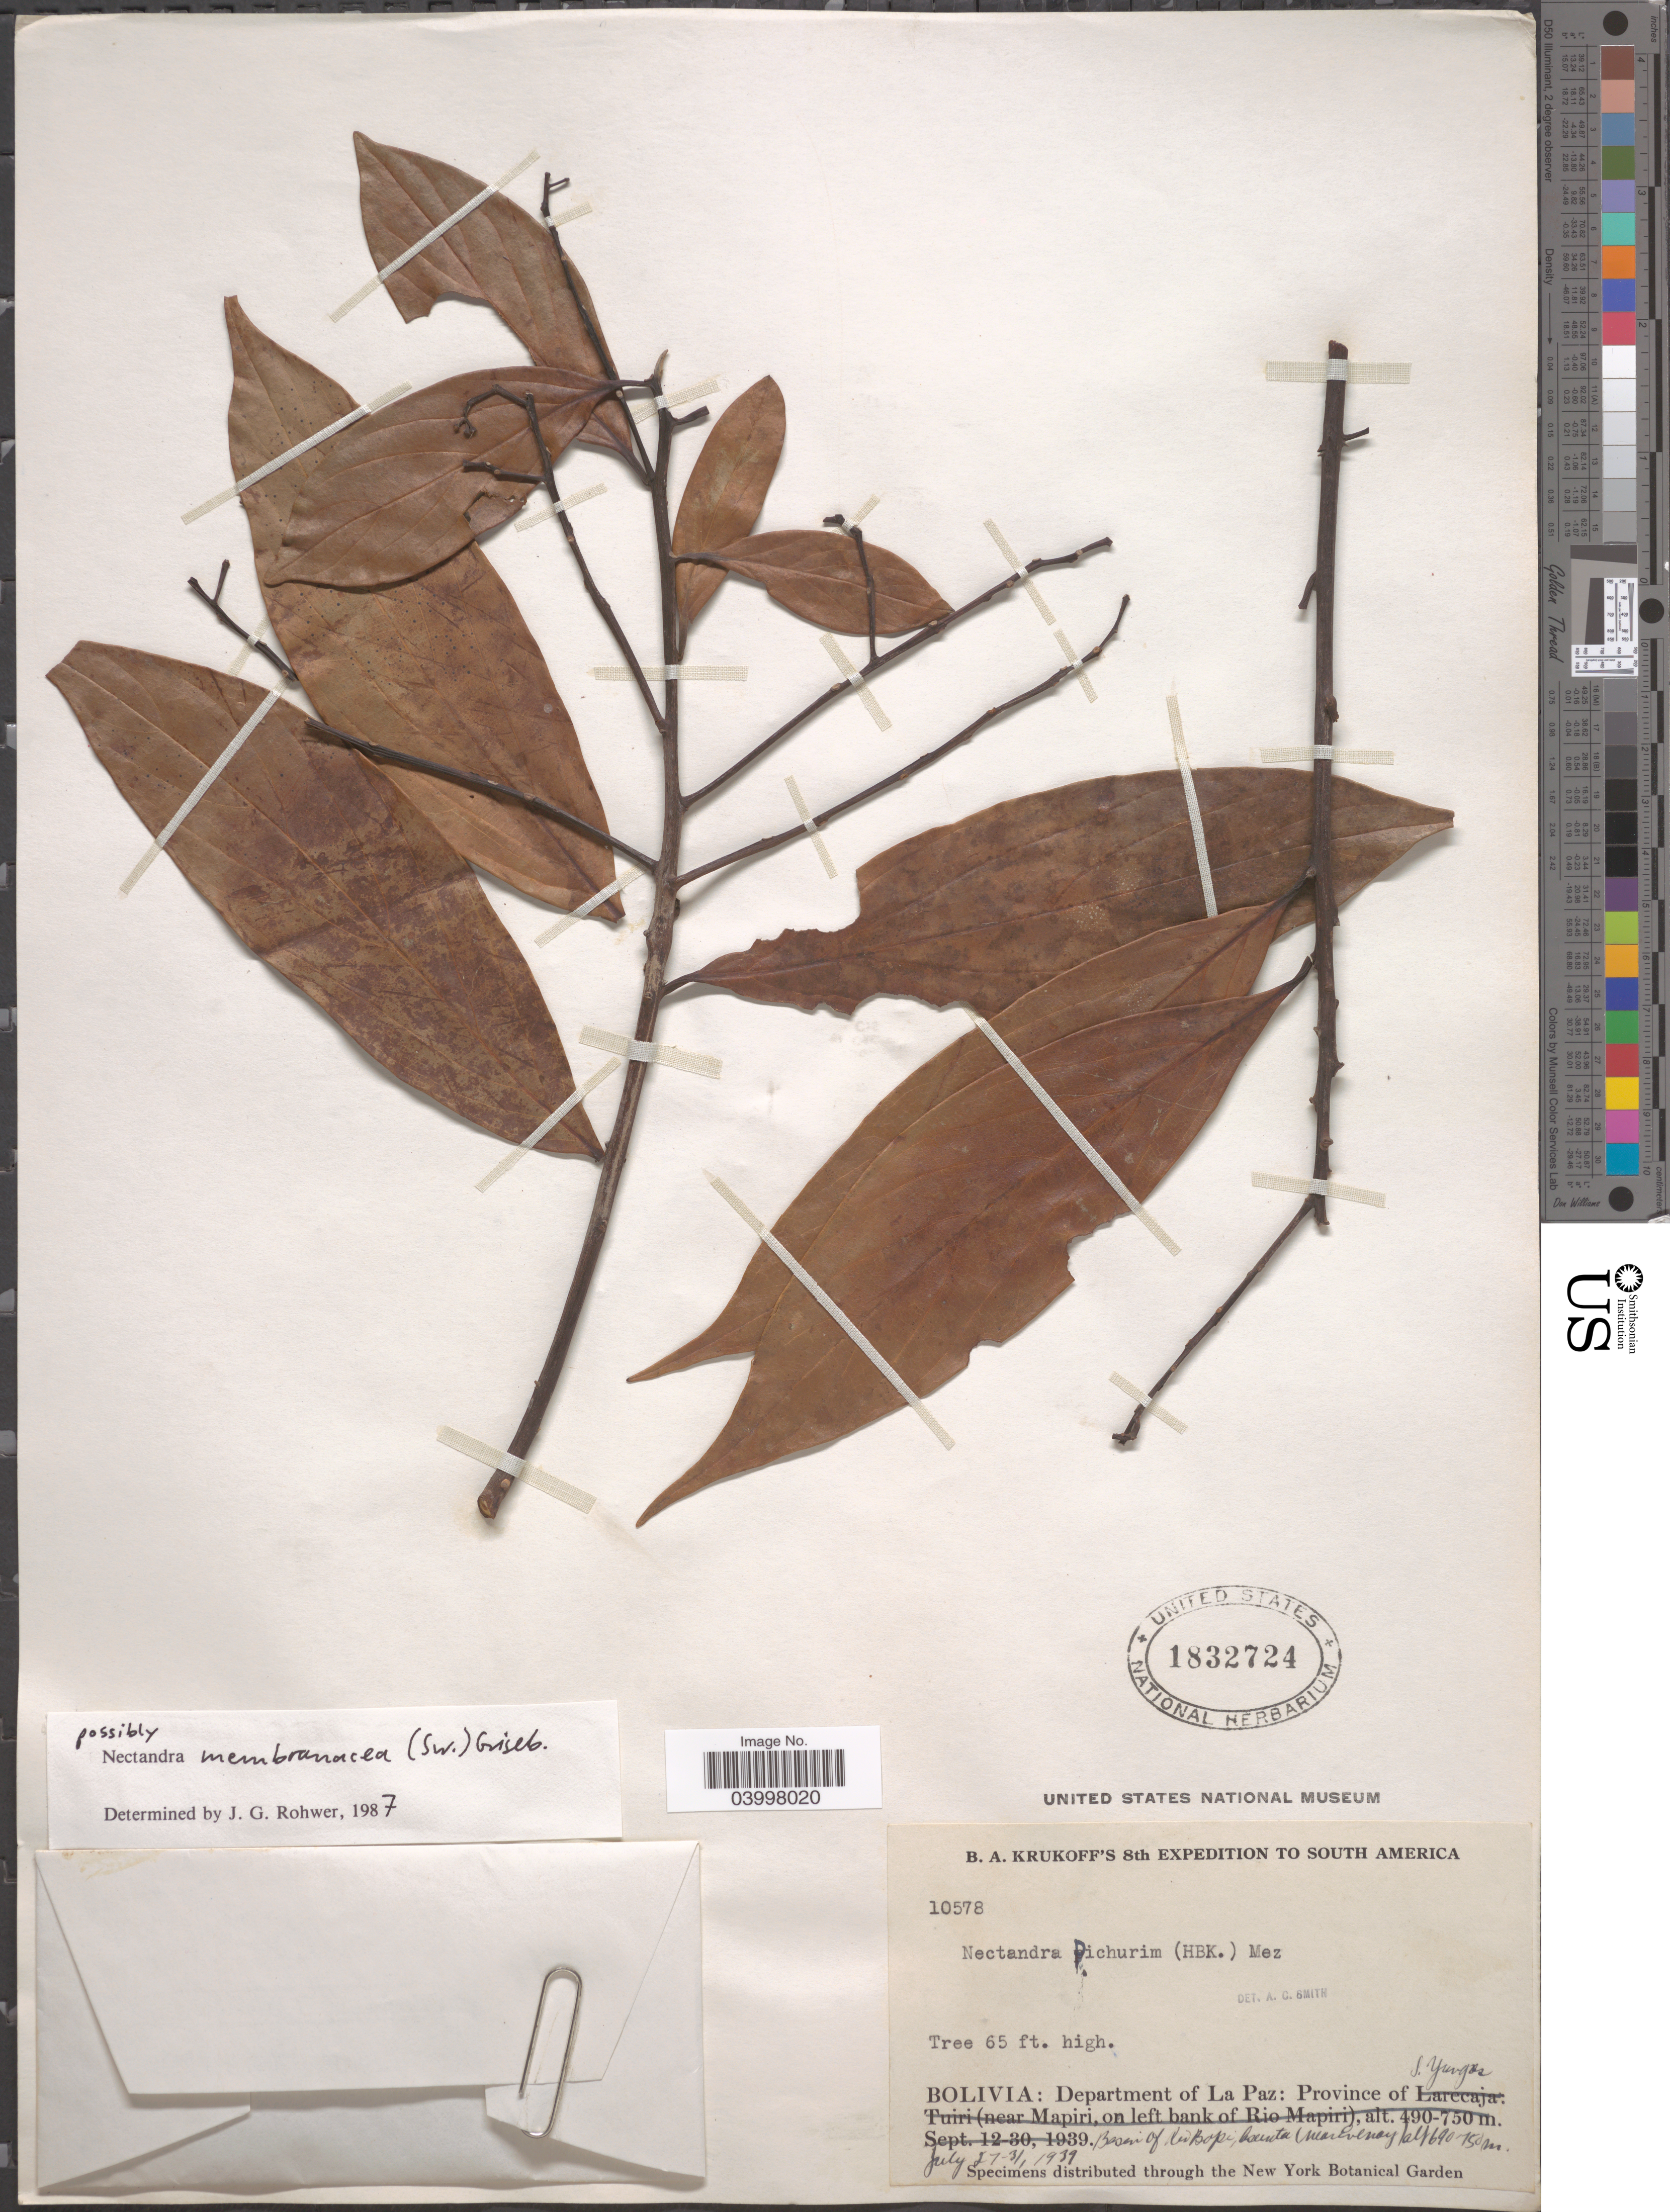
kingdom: Plantae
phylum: Tracheophyta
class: Magnoliopsida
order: Laurales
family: Lauraceae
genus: Nectandra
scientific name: Nectandra membranacea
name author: (Sw.) Griseb.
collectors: B. A. Krukoff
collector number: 10578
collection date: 1939-07-27/1939-07-31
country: Bolivia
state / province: La Paz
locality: Department of La Paz: Province of S Yungas: Basin of Rio Bopsi Asunta (near Everay)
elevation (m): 690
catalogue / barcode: US 1832724